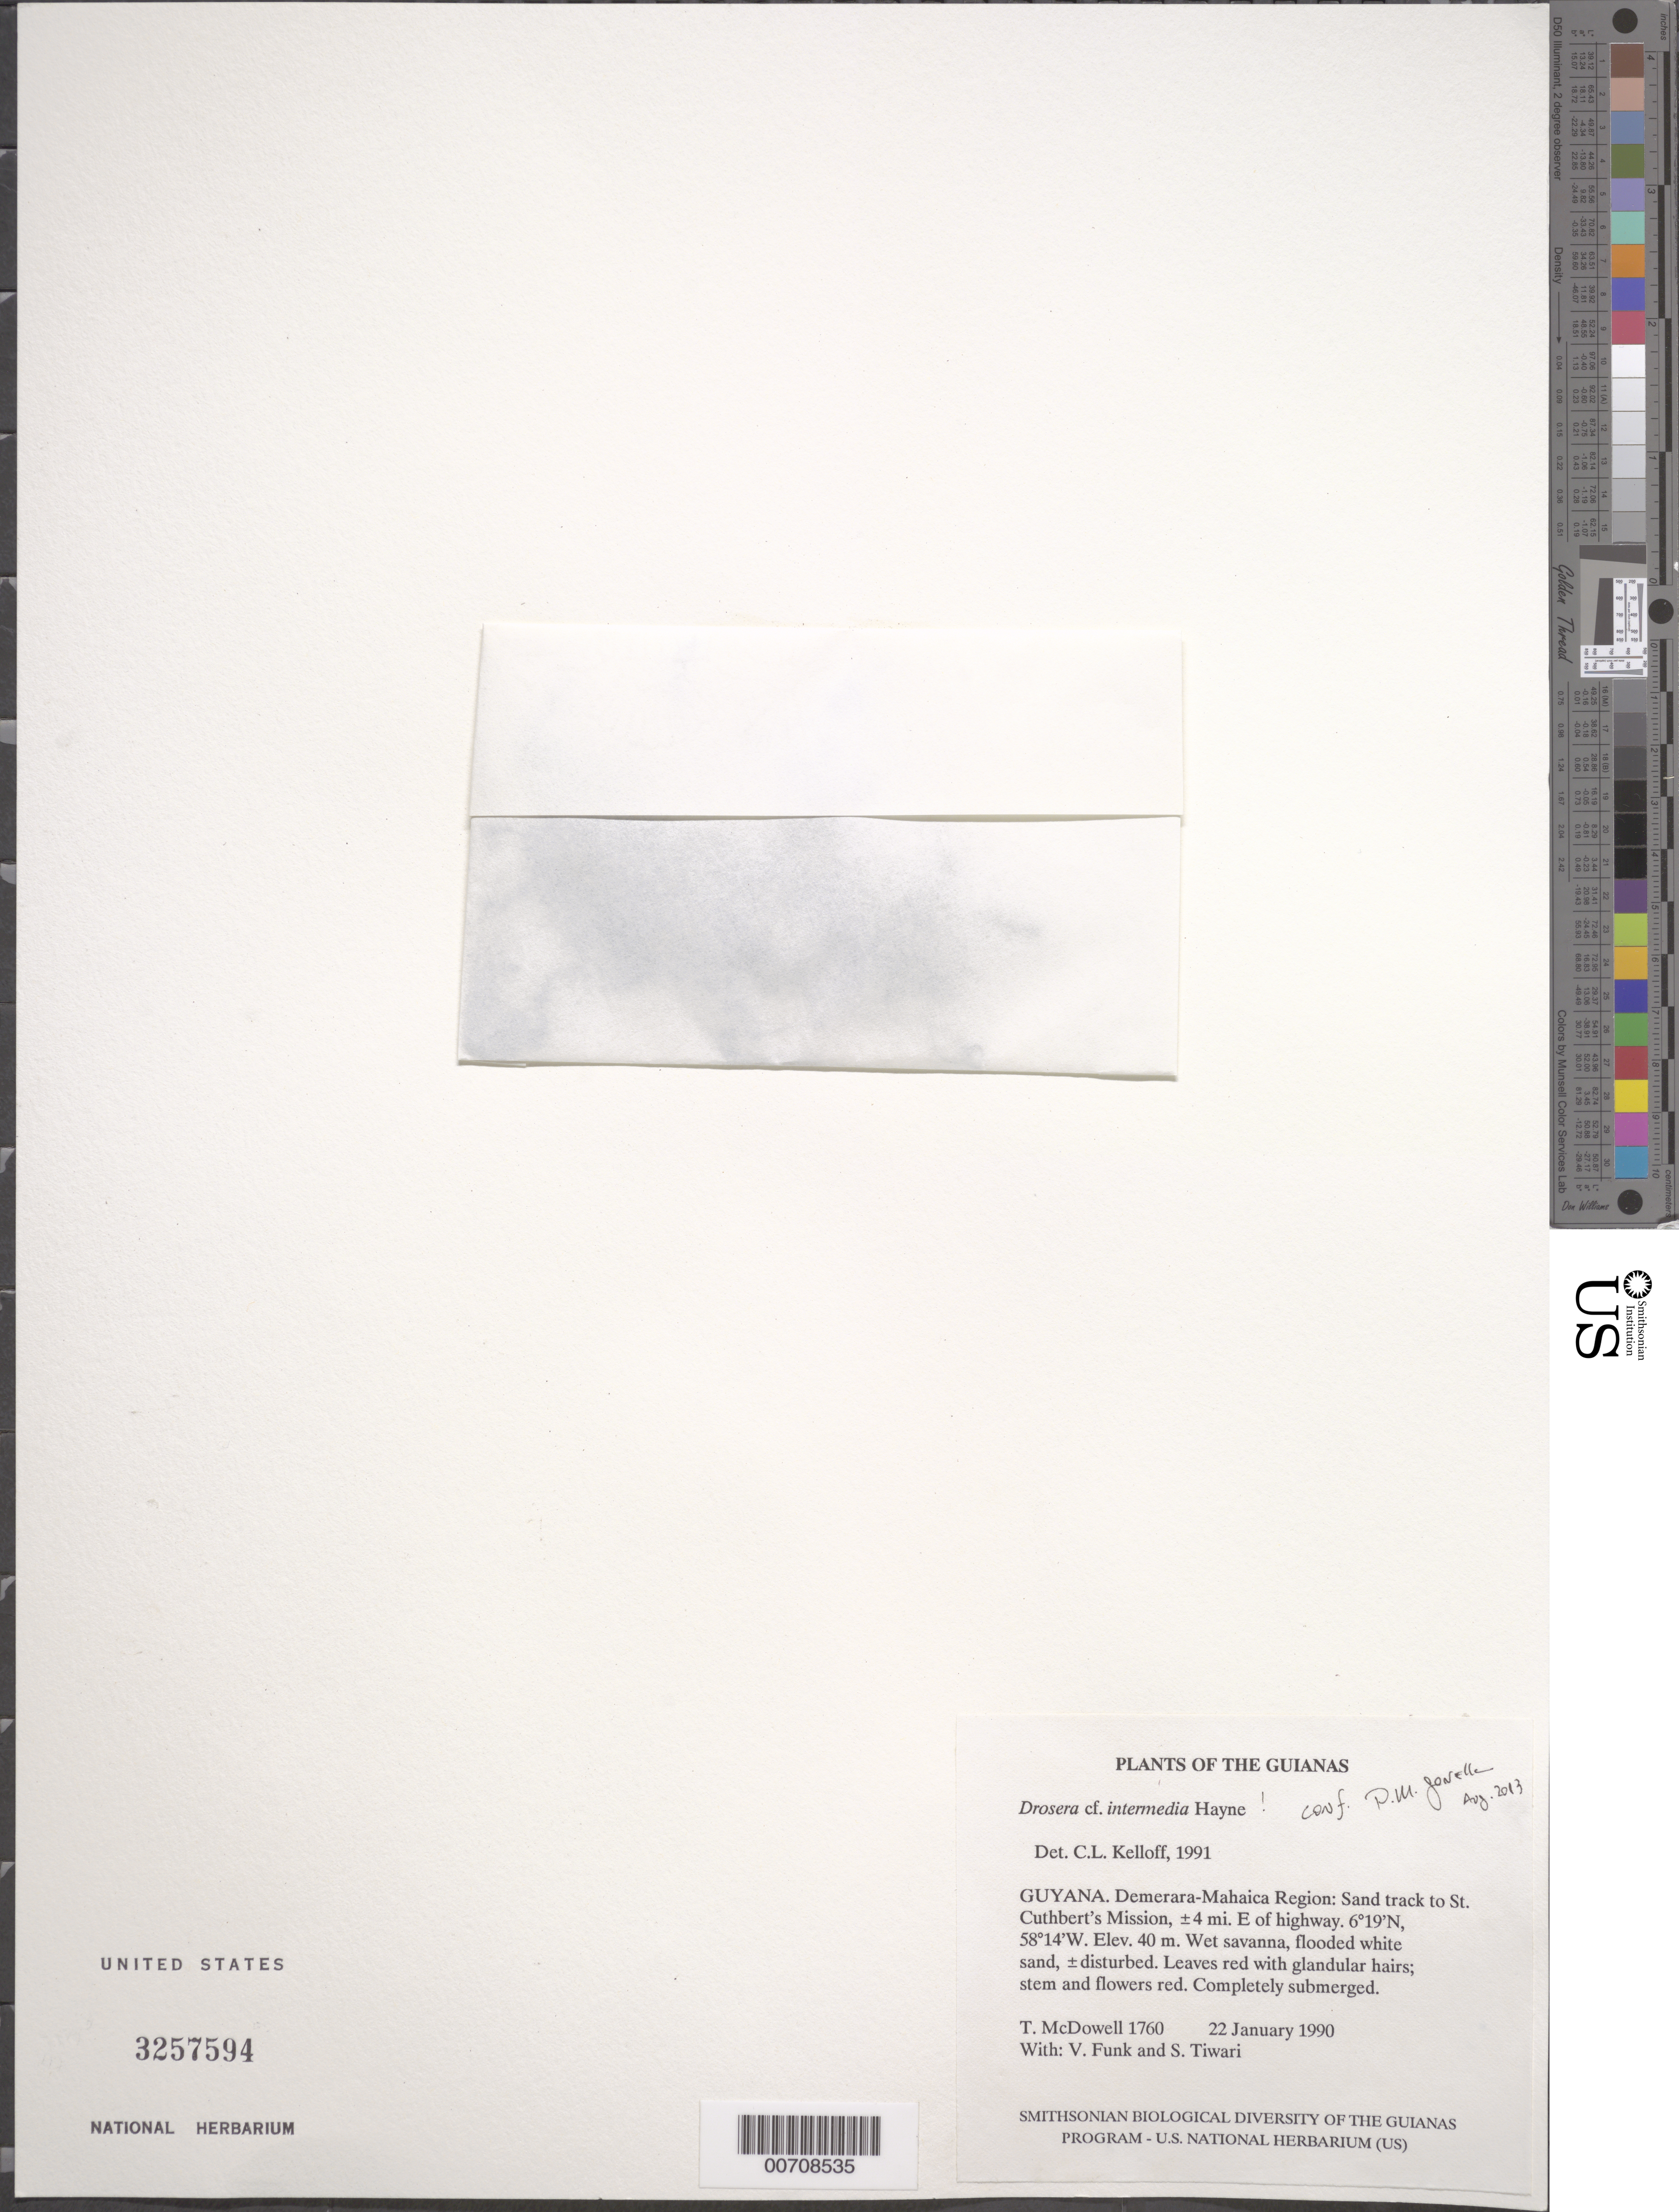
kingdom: Plantae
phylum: Tracheophyta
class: Magnoliopsida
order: Caryophyllales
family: Droseraceae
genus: Drosera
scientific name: Drosera intermedia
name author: Hayne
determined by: Kelloff, Carol L., (US), Smithsonian Institution - National Museum of Natural History (UNITED STATES)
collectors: T. McDowell, V. Funk & S. Tiwari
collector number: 1760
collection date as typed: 22 January 1990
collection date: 1990-01-22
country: Guyana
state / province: Demerara-Mahaica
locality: Sand track to St. Cuthbert's Mission, ±4 miles East of highway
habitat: Wet savanna, flooded white sand, ±disturbed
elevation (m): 40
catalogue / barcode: US 3257594